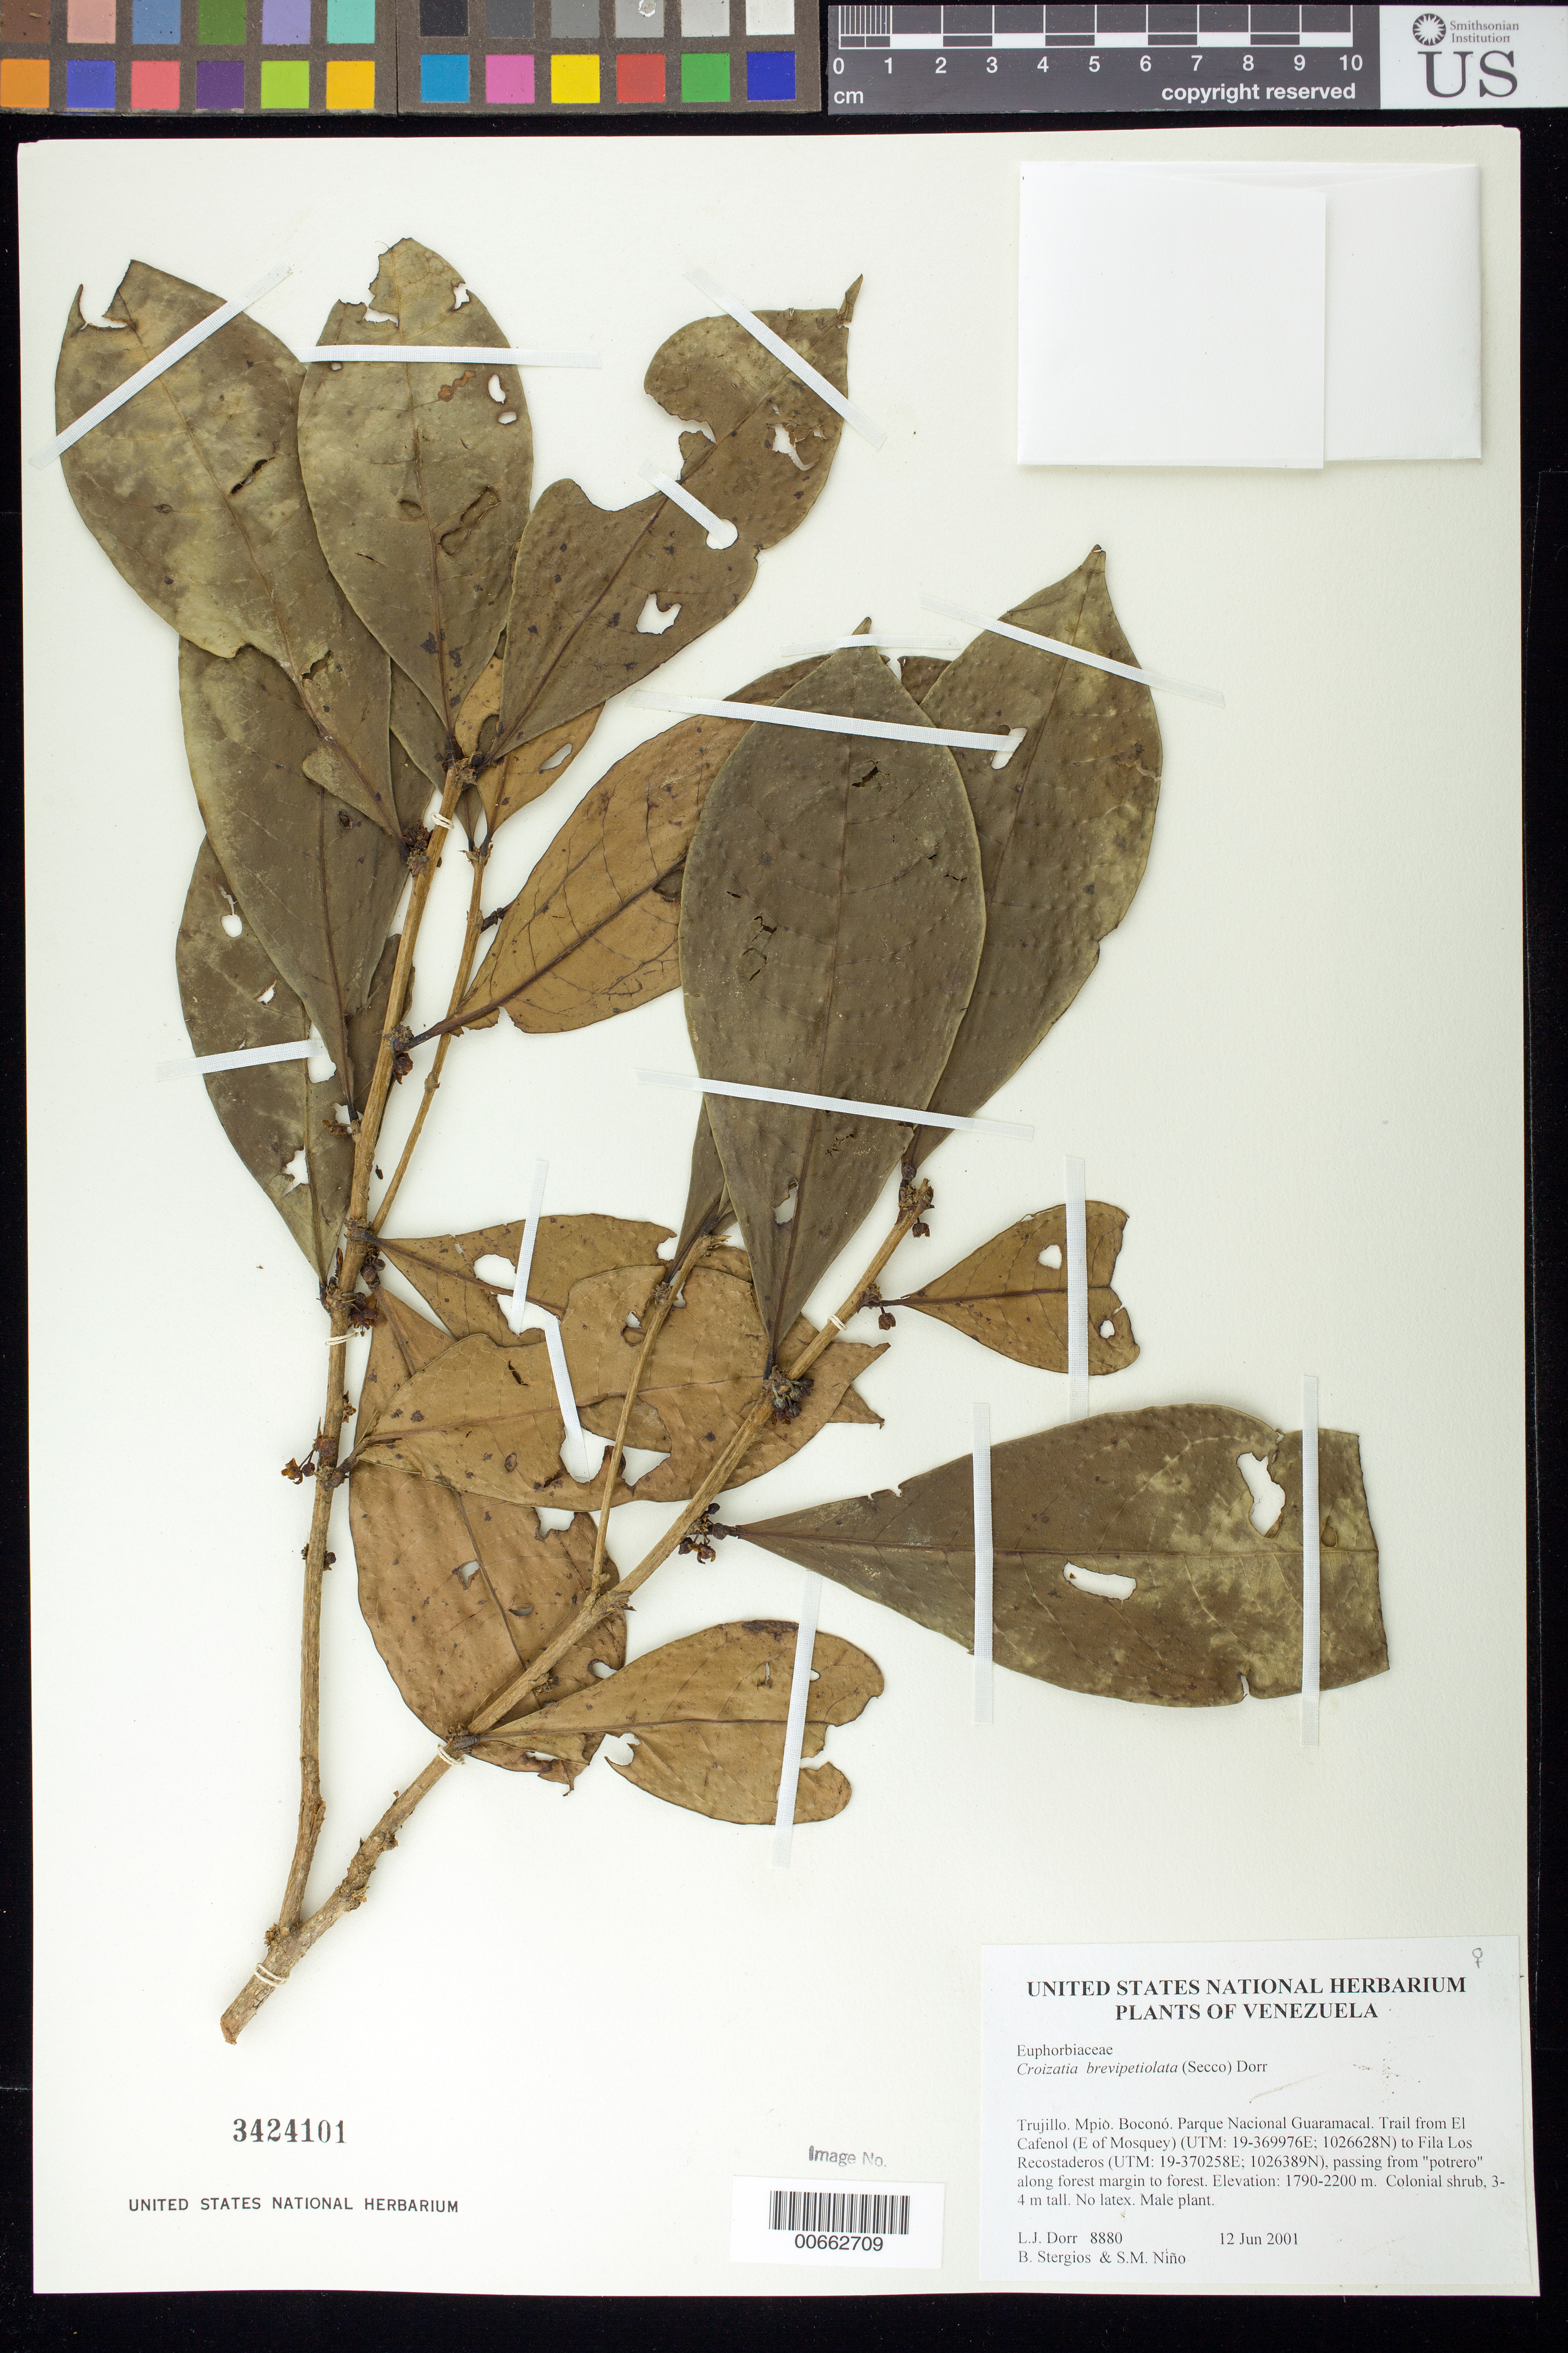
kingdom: Plantae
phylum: Tracheophyta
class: Magnoliopsida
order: Malpighiales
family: Phyllanthaceae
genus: Croizatia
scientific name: Croizatia brevipetiolata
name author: (Secco) Dorr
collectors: L. J. Dorr, B. G. Stergios & S. M. Niño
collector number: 8880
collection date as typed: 12 Jun 2001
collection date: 2001-06-12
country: Venezuela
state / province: Trujillo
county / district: Boconó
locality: Parque Nacional Guaramacal. Trail from El Cafenol (E of Mosquey) to Fila Los Recostaderos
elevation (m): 1790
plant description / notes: CAS, F, PORT, US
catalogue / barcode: US 3424101